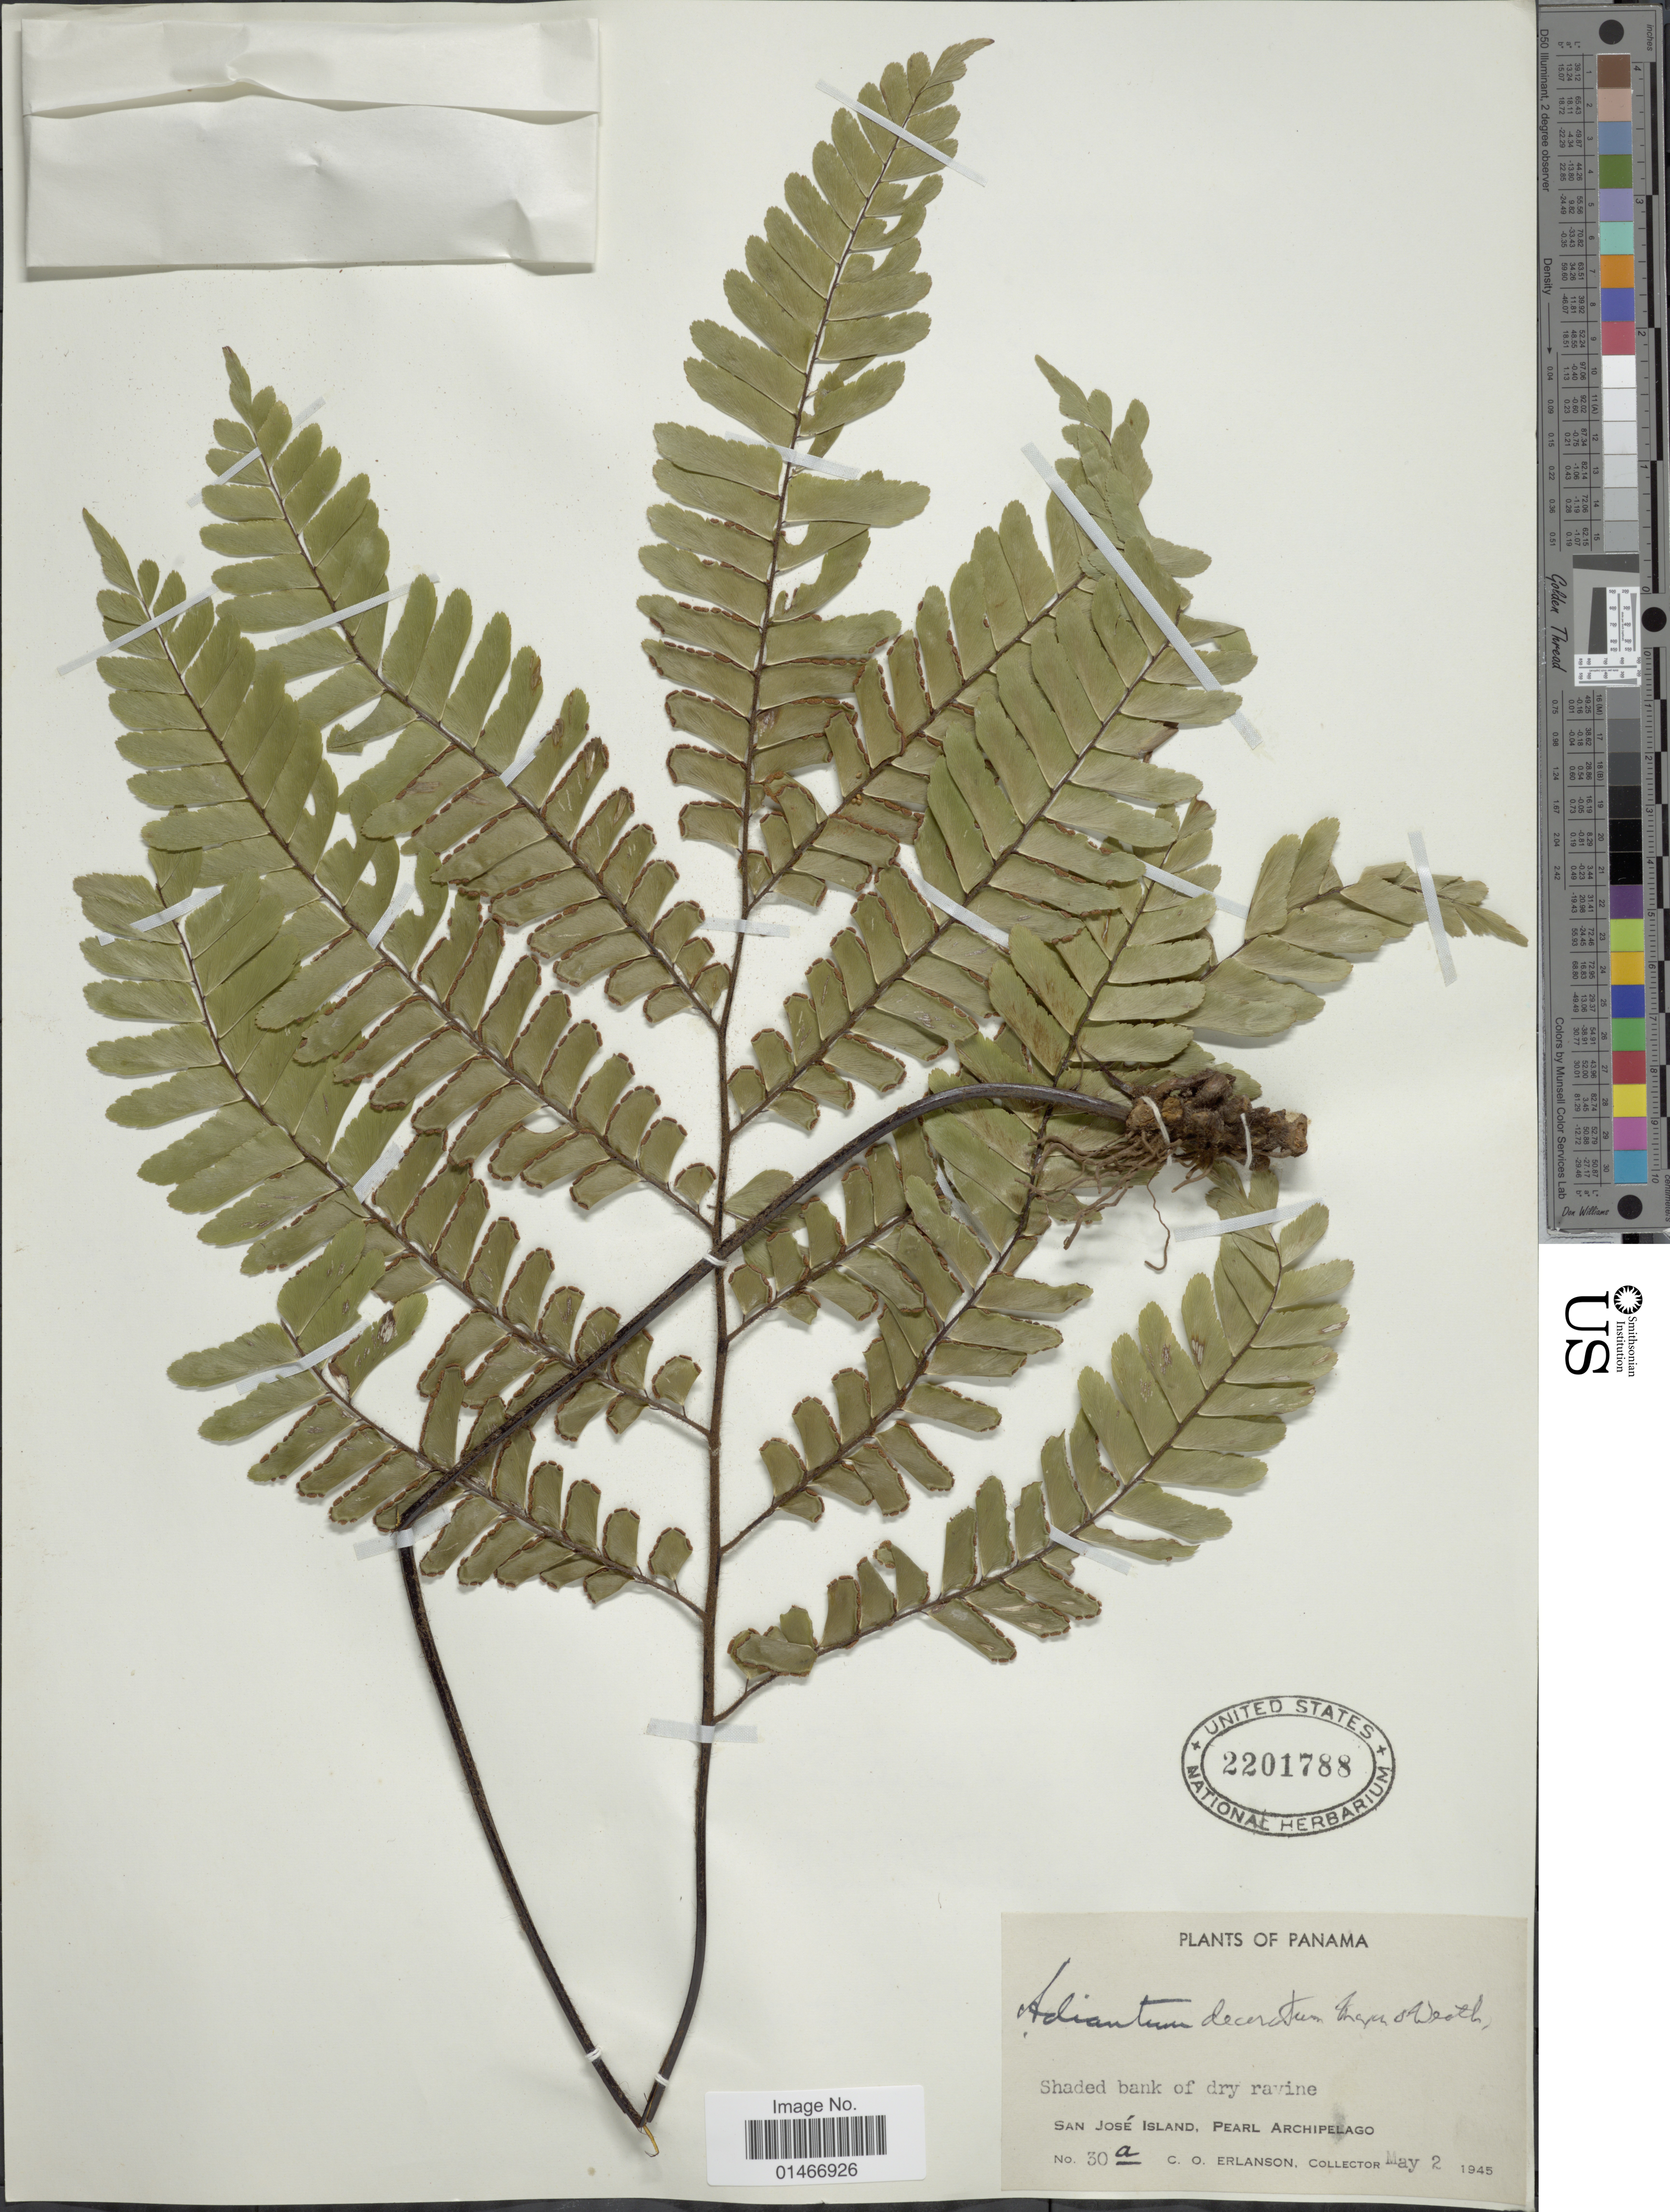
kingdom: Plantae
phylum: Tracheophyta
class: Polypodiopsida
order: Polypodiales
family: Pteridaceae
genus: Adiantum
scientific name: Adiantum decoratum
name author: Maxon & Weath.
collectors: C. O. Erlanson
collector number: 30a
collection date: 1945-05-02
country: Panama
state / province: Panamá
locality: San Jose Island, Pearl Archipelago.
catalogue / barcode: US 2201788